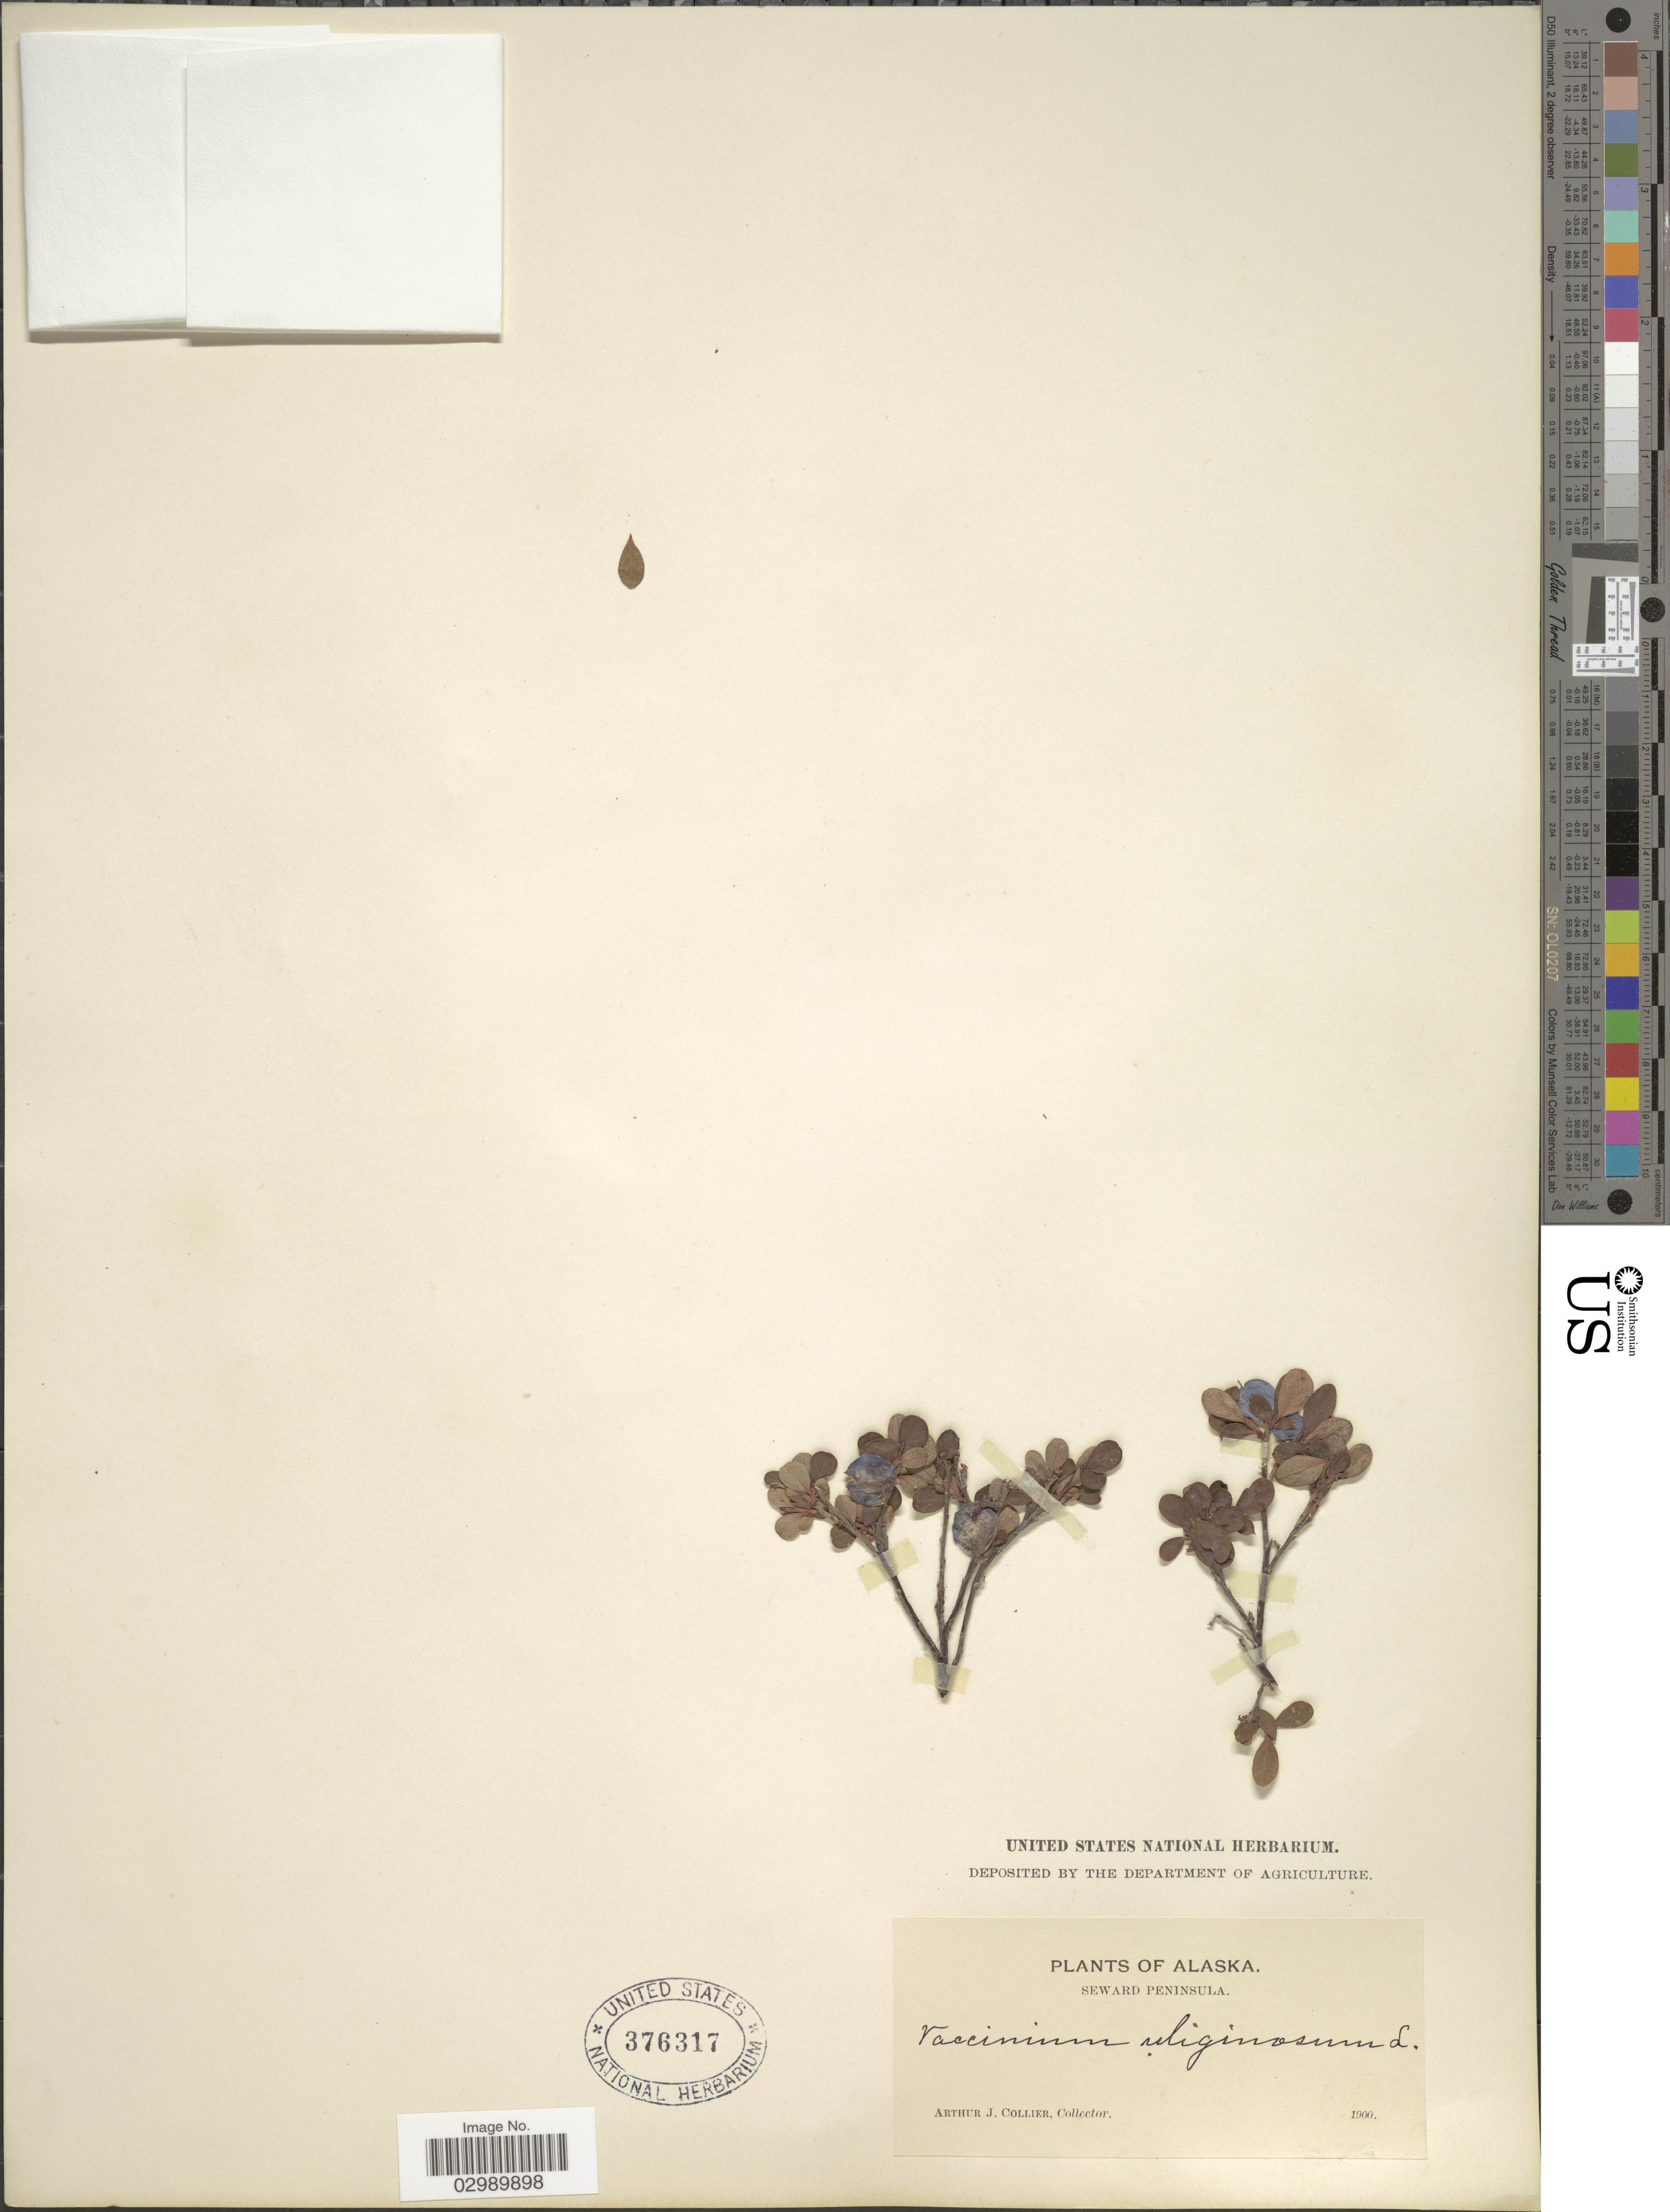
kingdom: Plantae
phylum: Tracheophyta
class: Magnoliopsida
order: Ericales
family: Ericaceae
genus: Vaccinium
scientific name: Vaccinium uliginosum var. alpinum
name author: Bigelow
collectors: A. Collier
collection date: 1900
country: United States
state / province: Alaska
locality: Seward Peninsula.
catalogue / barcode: US 376317